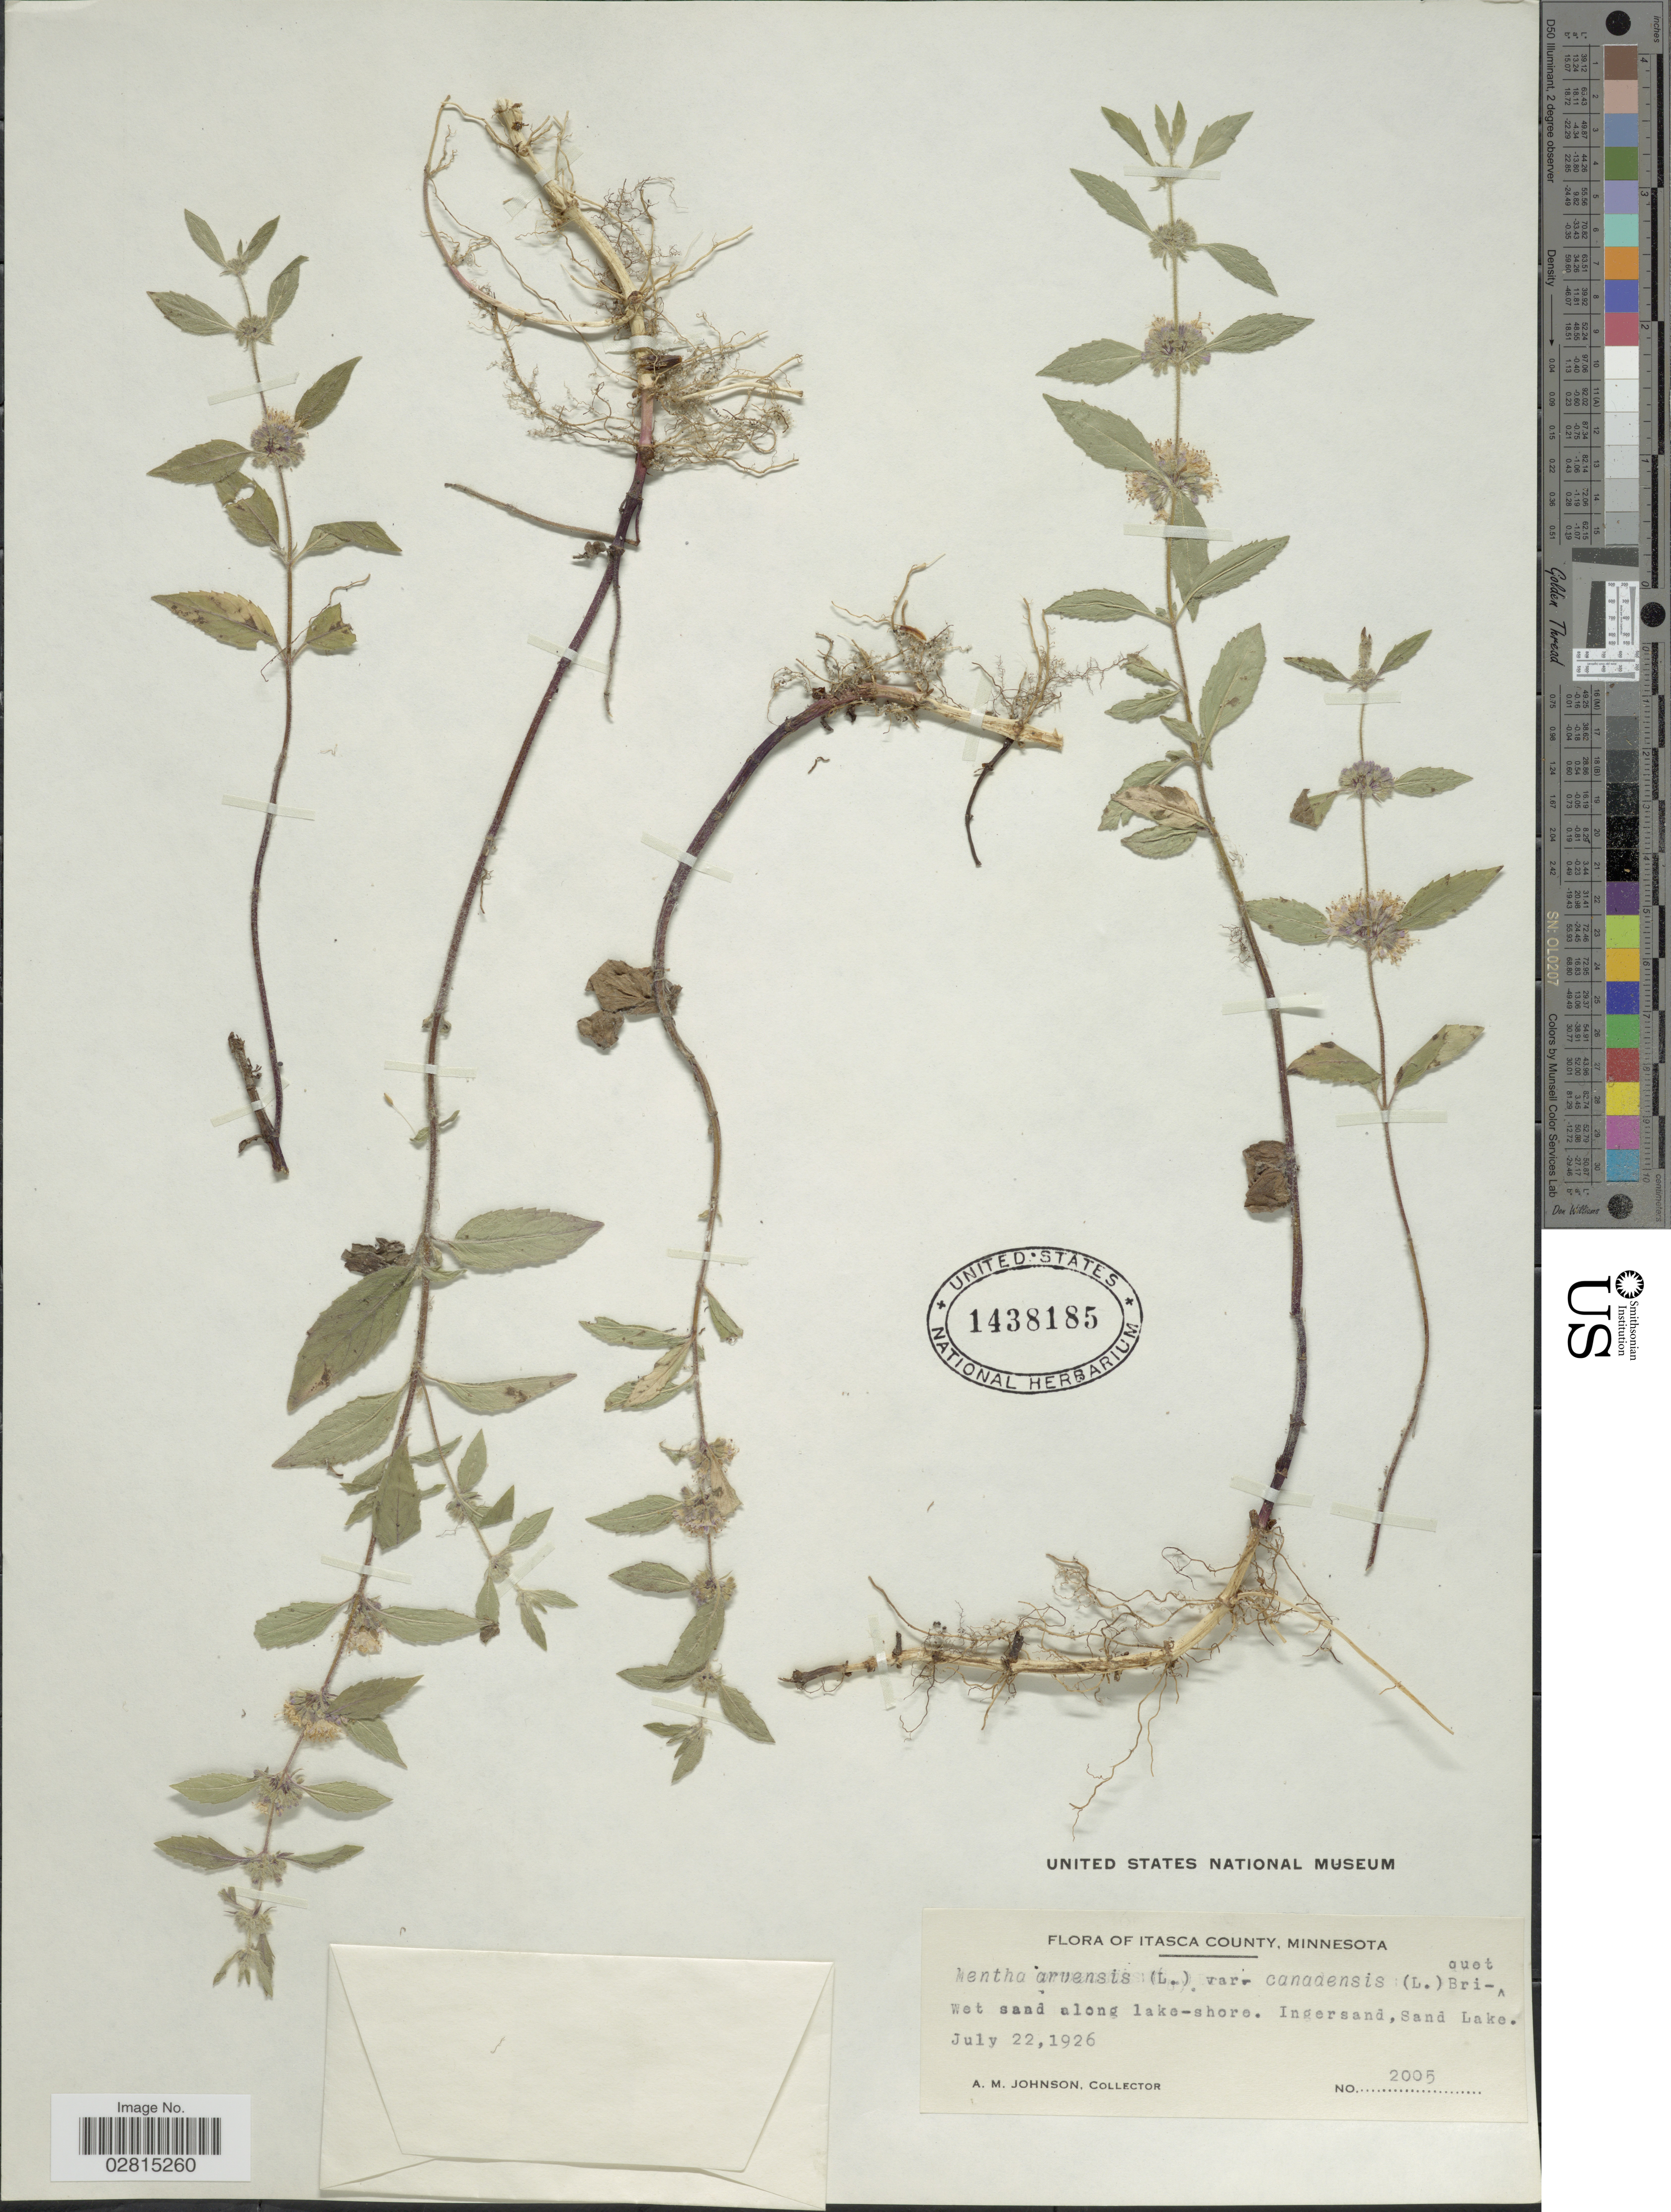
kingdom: Plantae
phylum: Tracheophyta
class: Magnoliopsida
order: Lamiales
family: Lamiaceae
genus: Mentha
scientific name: Mentha canadensis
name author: L.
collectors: A. M. Johnson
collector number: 2005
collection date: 1926-07-22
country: United States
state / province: Minnesota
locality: Itasca County. Ingersand, Sand Lake.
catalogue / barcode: US 1438185